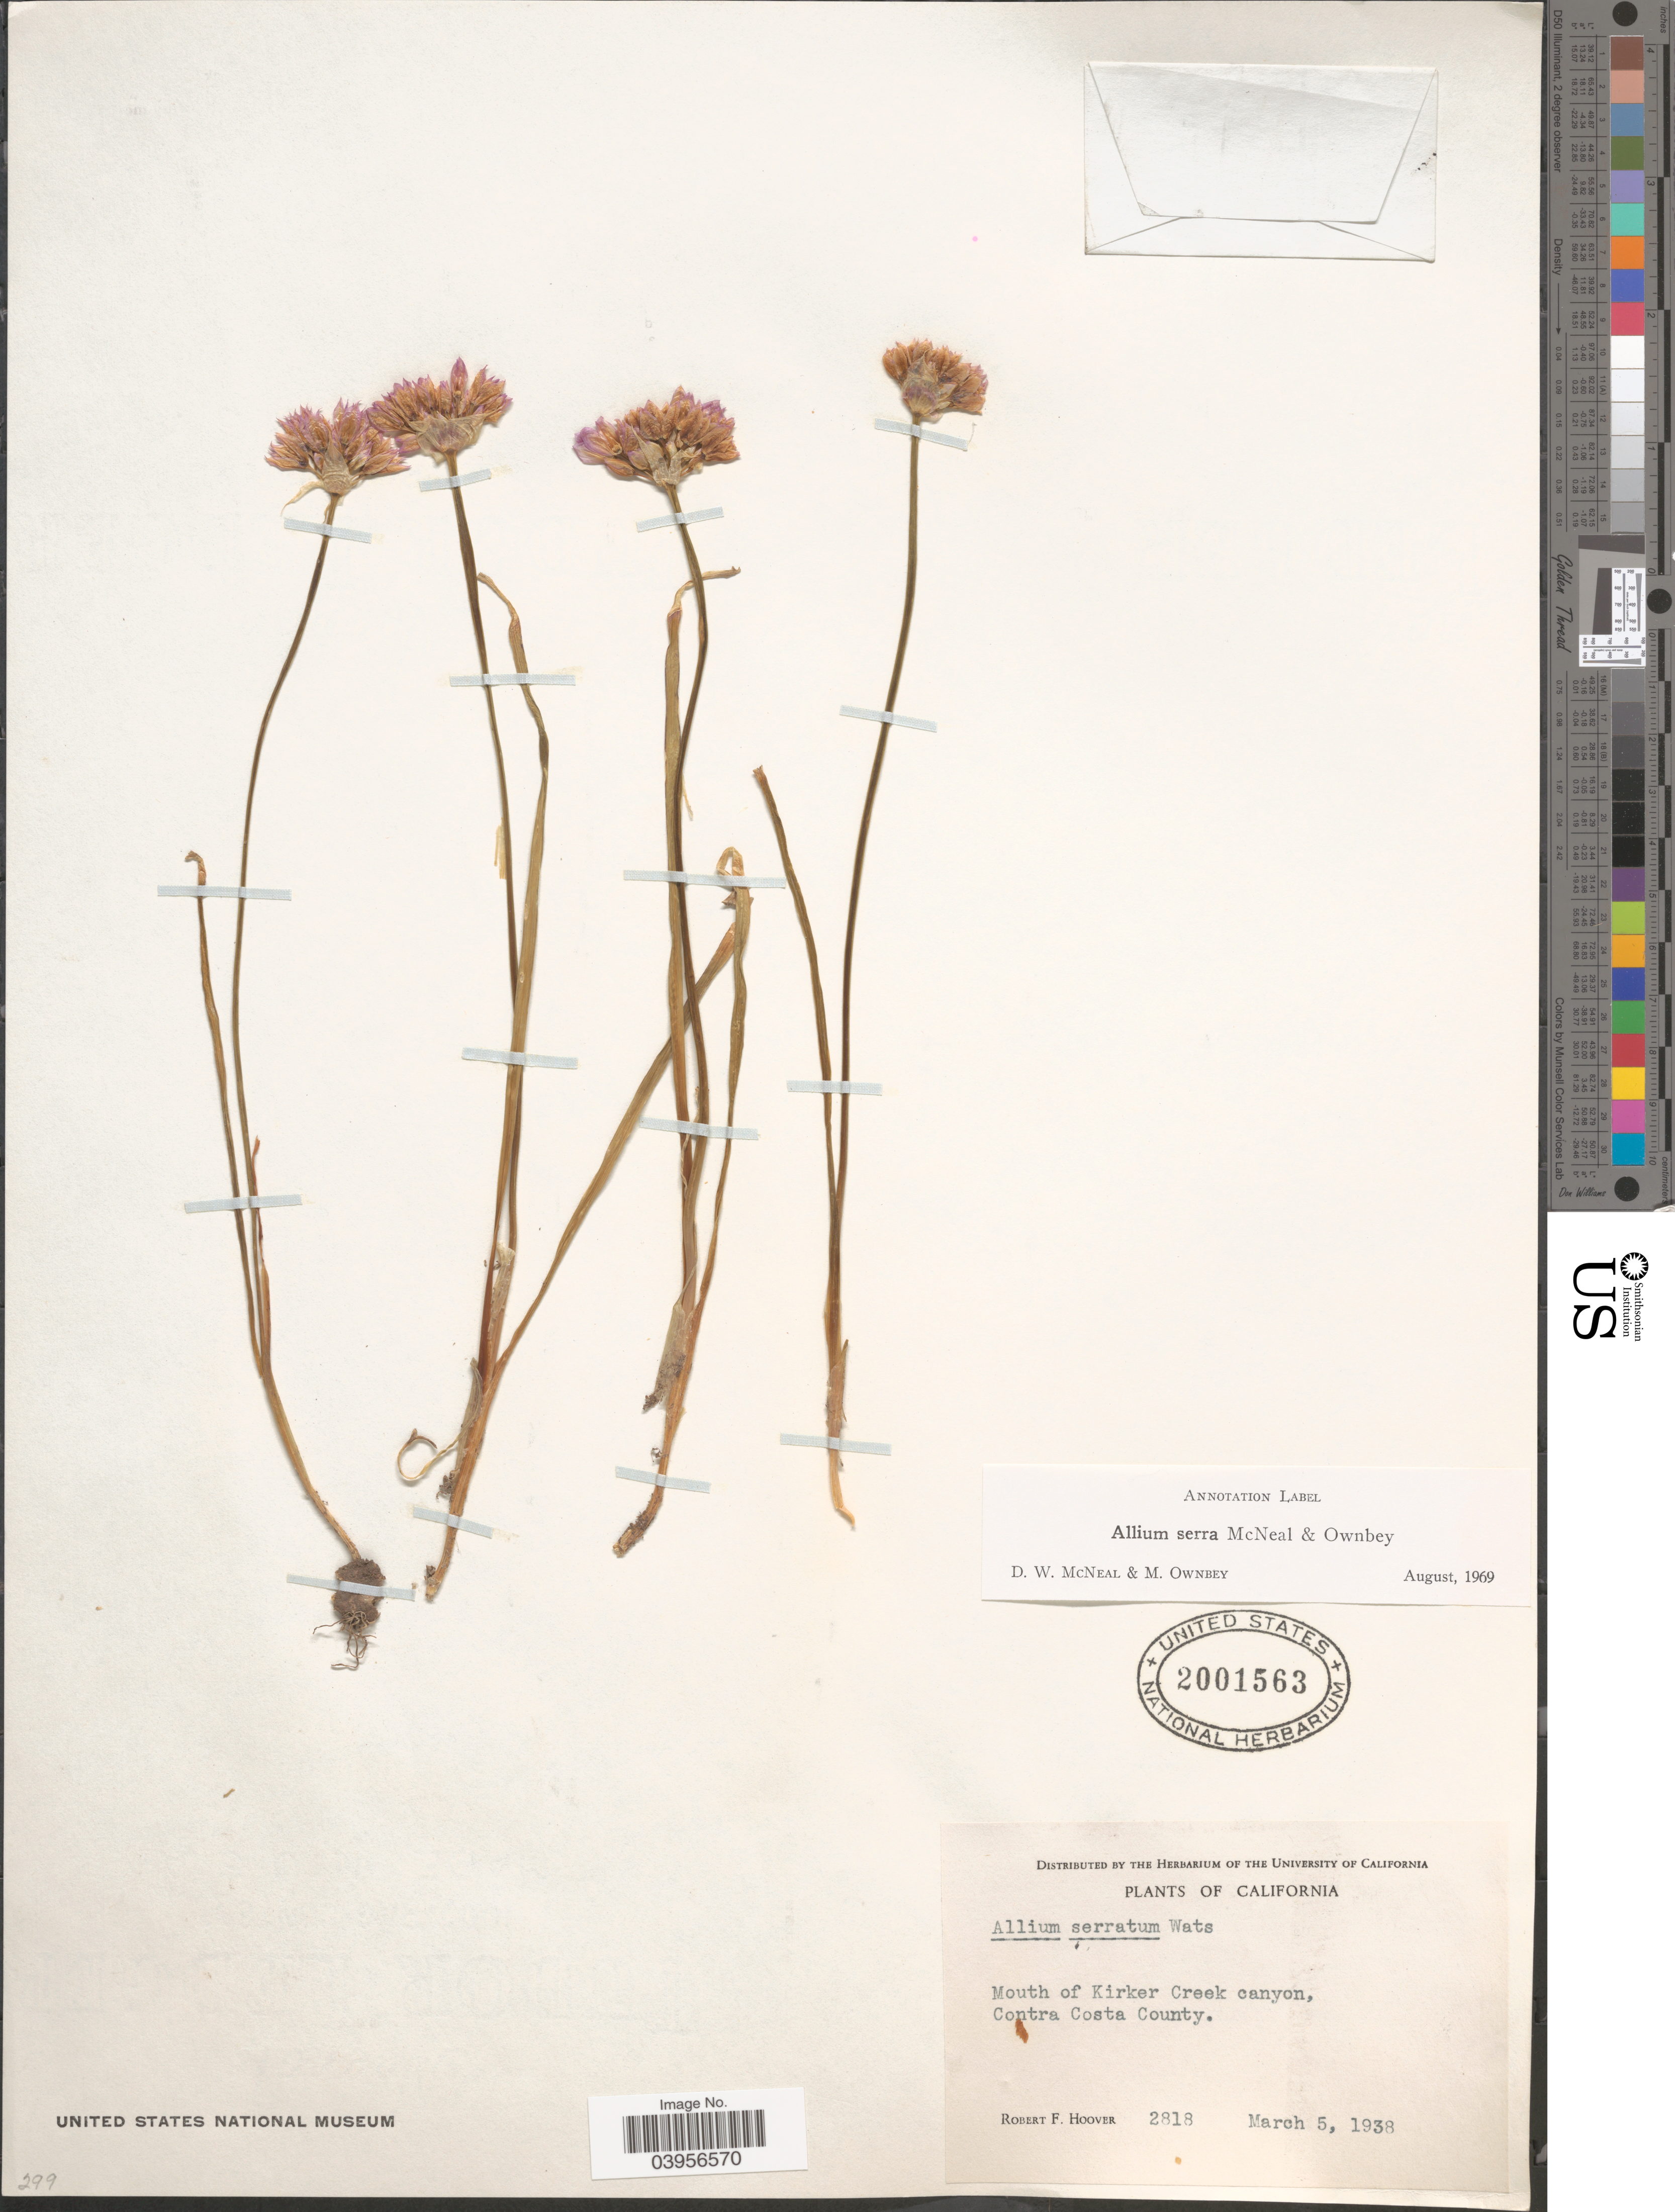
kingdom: Plantae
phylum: Tracheophyta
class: Liliopsida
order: Asparagales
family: Amaryllidaceae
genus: Allium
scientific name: Allium serra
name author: McNeal & Ownbey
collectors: R. F. Hoover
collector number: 2818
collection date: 1938-03-05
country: United States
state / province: California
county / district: Contra Costa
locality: Mouth of Kirker Creek canyon, Contra Costa County.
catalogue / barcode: US 2001563